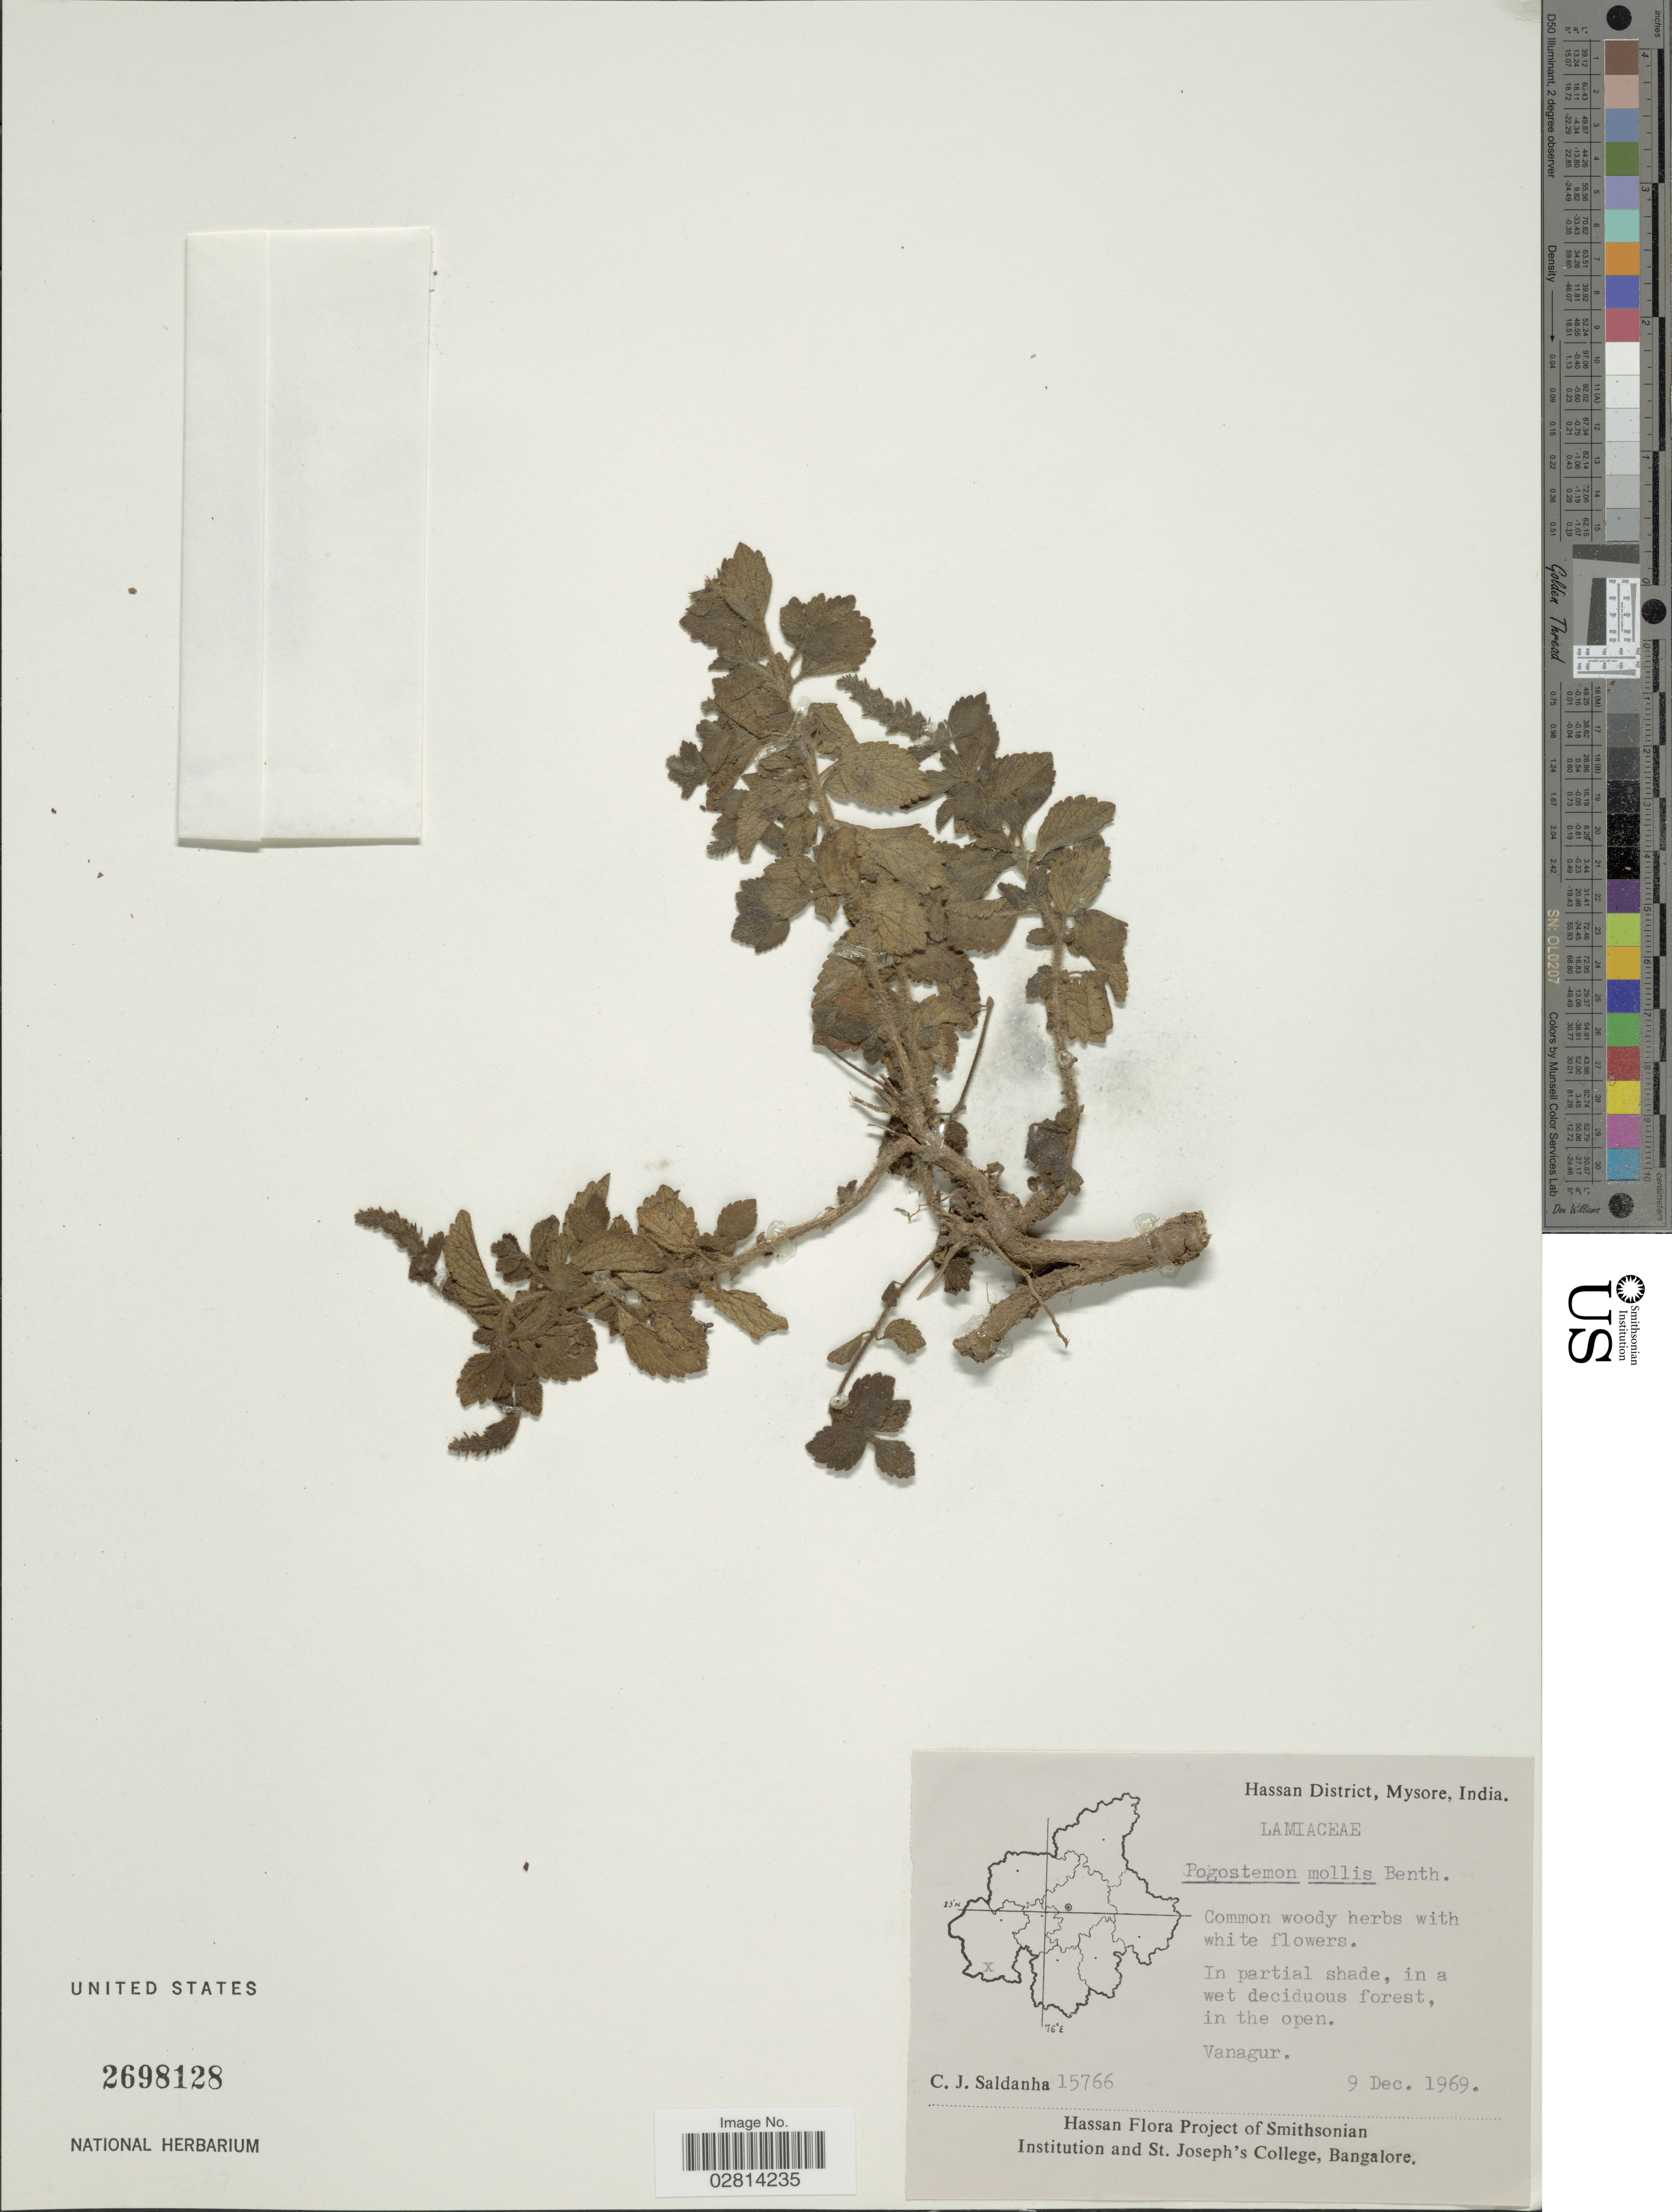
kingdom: Plantae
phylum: Tracheophyta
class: Magnoliopsida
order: Lamiales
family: Lamiaceae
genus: Pogostemon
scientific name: Pogostemon mollis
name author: Benth.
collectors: C. J. Saldanha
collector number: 15766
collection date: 1969-12-09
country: India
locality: Hassan District, Mysore. Vanagur.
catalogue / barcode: US 2698128